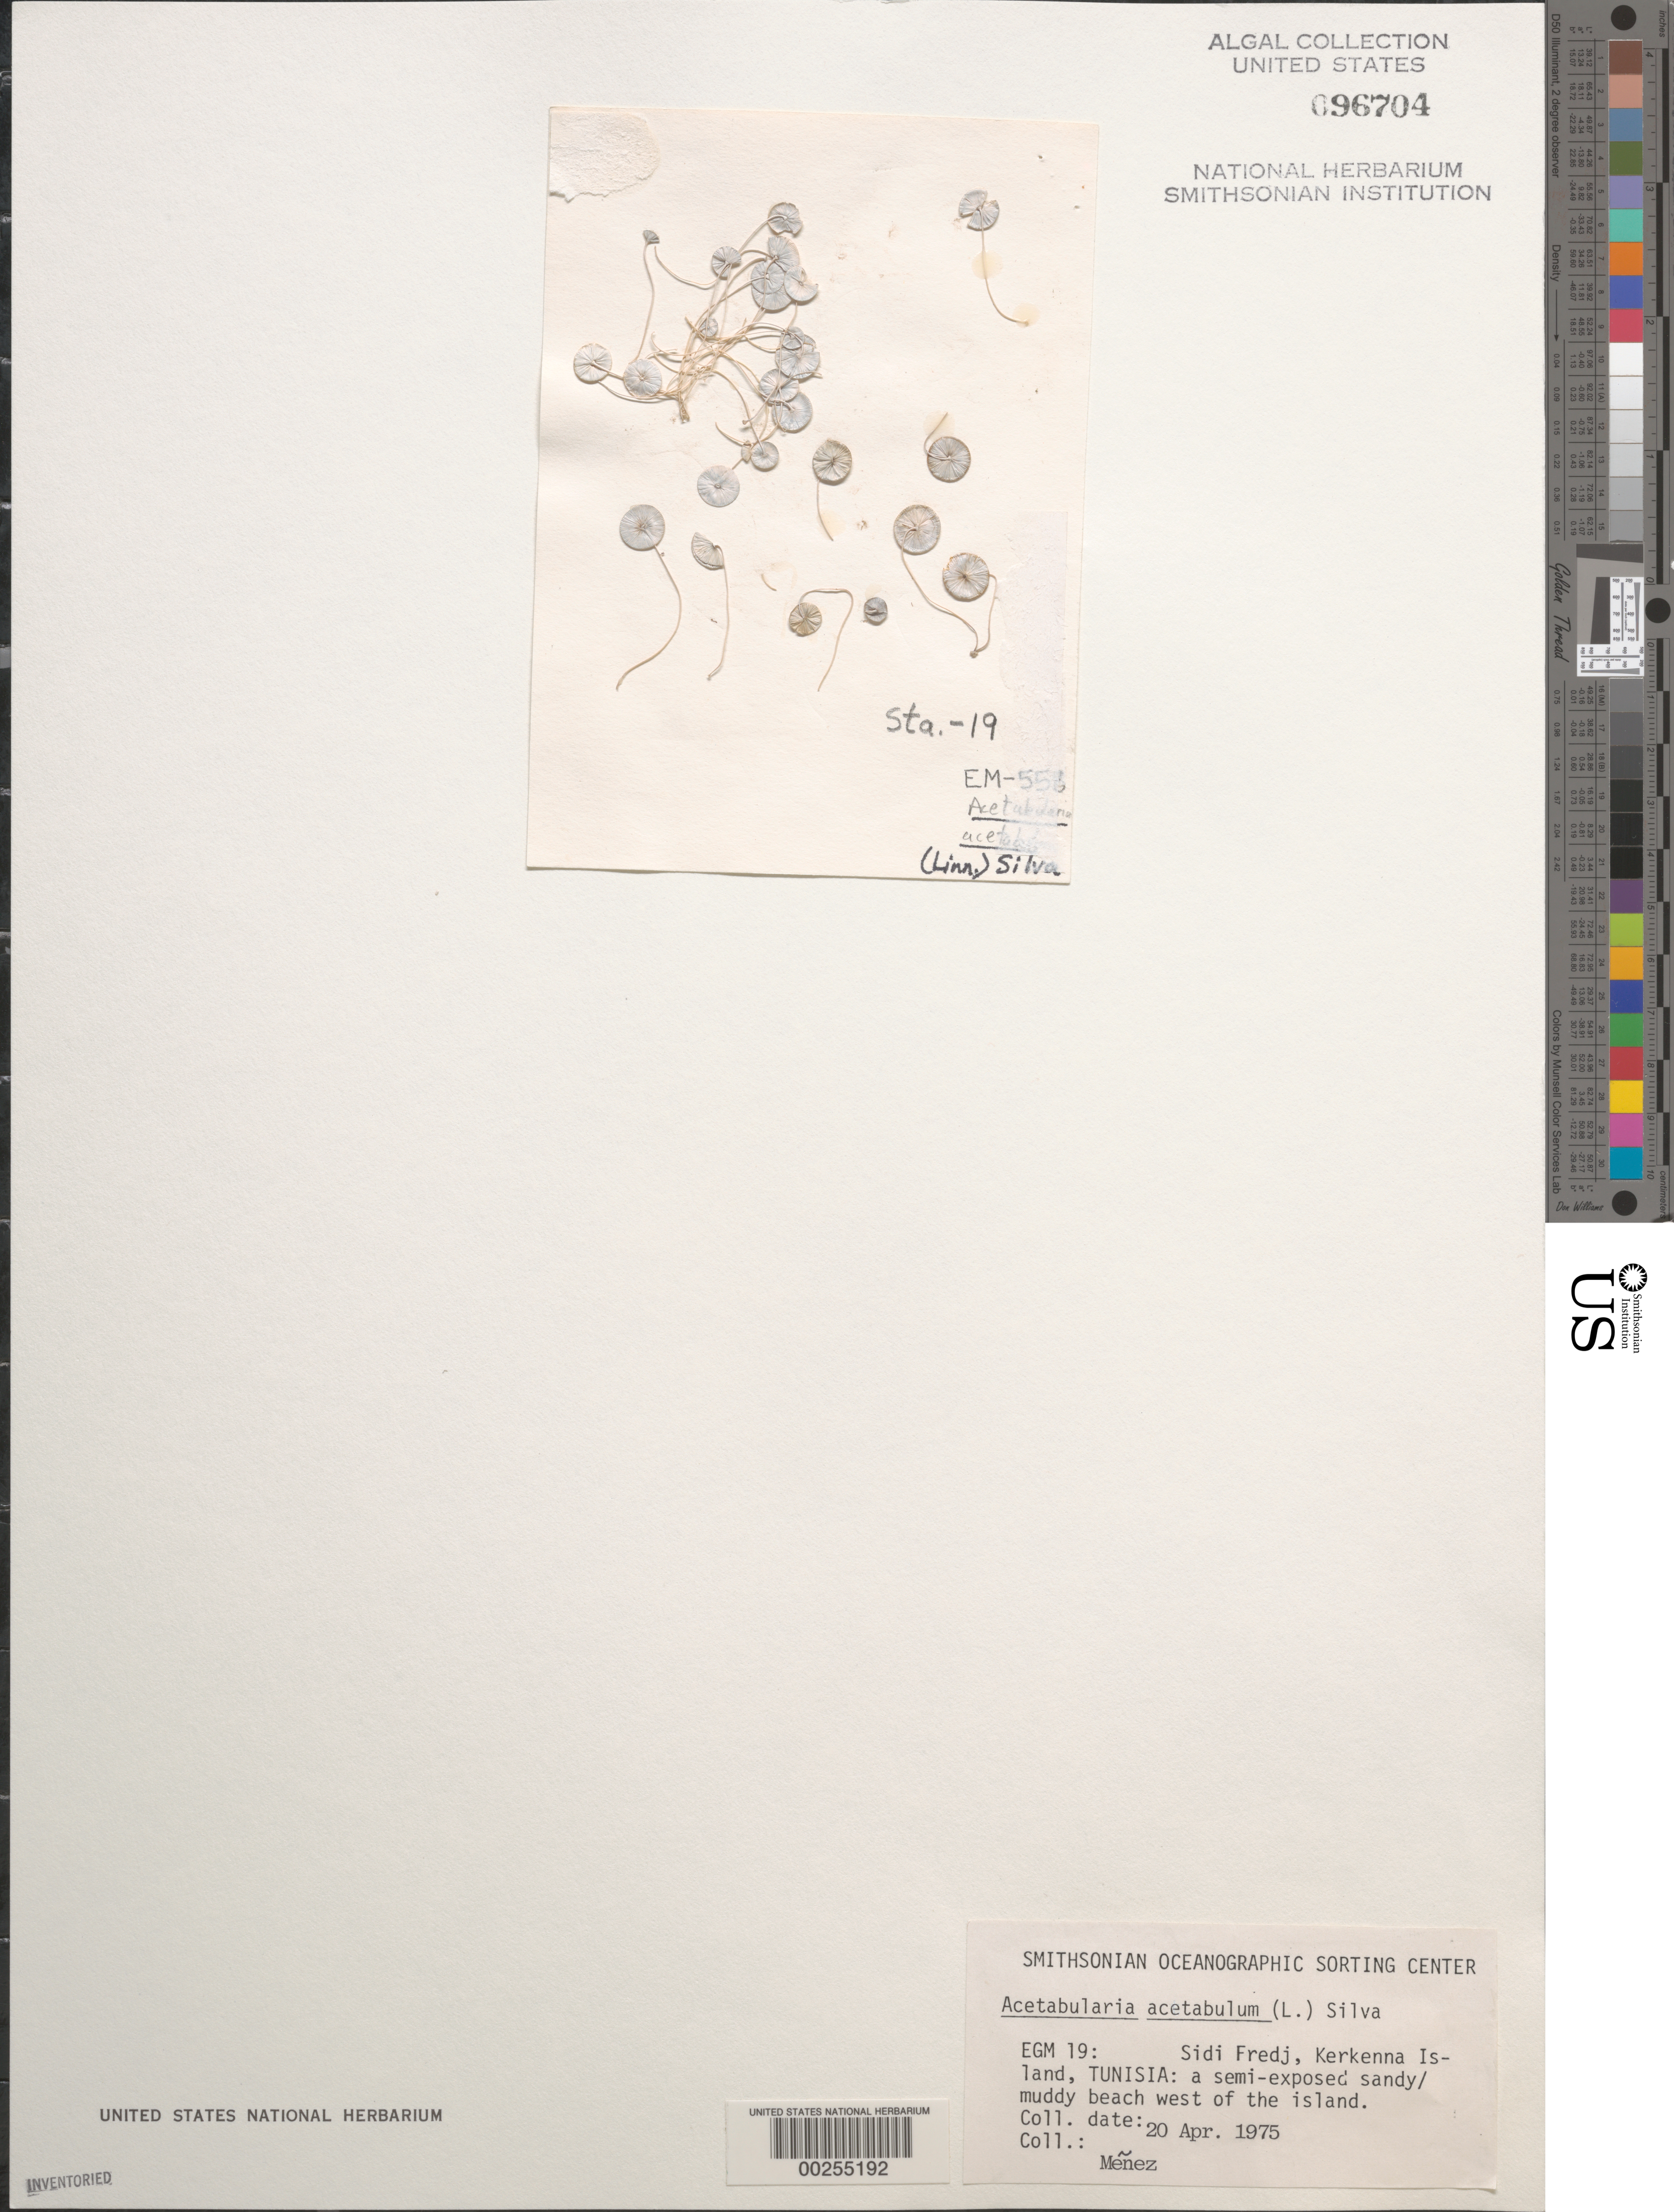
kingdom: Plantae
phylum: Chlorophyta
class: Ulvophyceae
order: Dasycladales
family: Polyphysaceae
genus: Acetabularia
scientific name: Acetabularia acetabulum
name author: (L.) P.C. Silva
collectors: Meñez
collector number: EGM 19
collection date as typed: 20 Apr 1975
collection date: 1975-04-20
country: Tunisia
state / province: Sfax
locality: Sidi fredj, kerkenna island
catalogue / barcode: US 96704